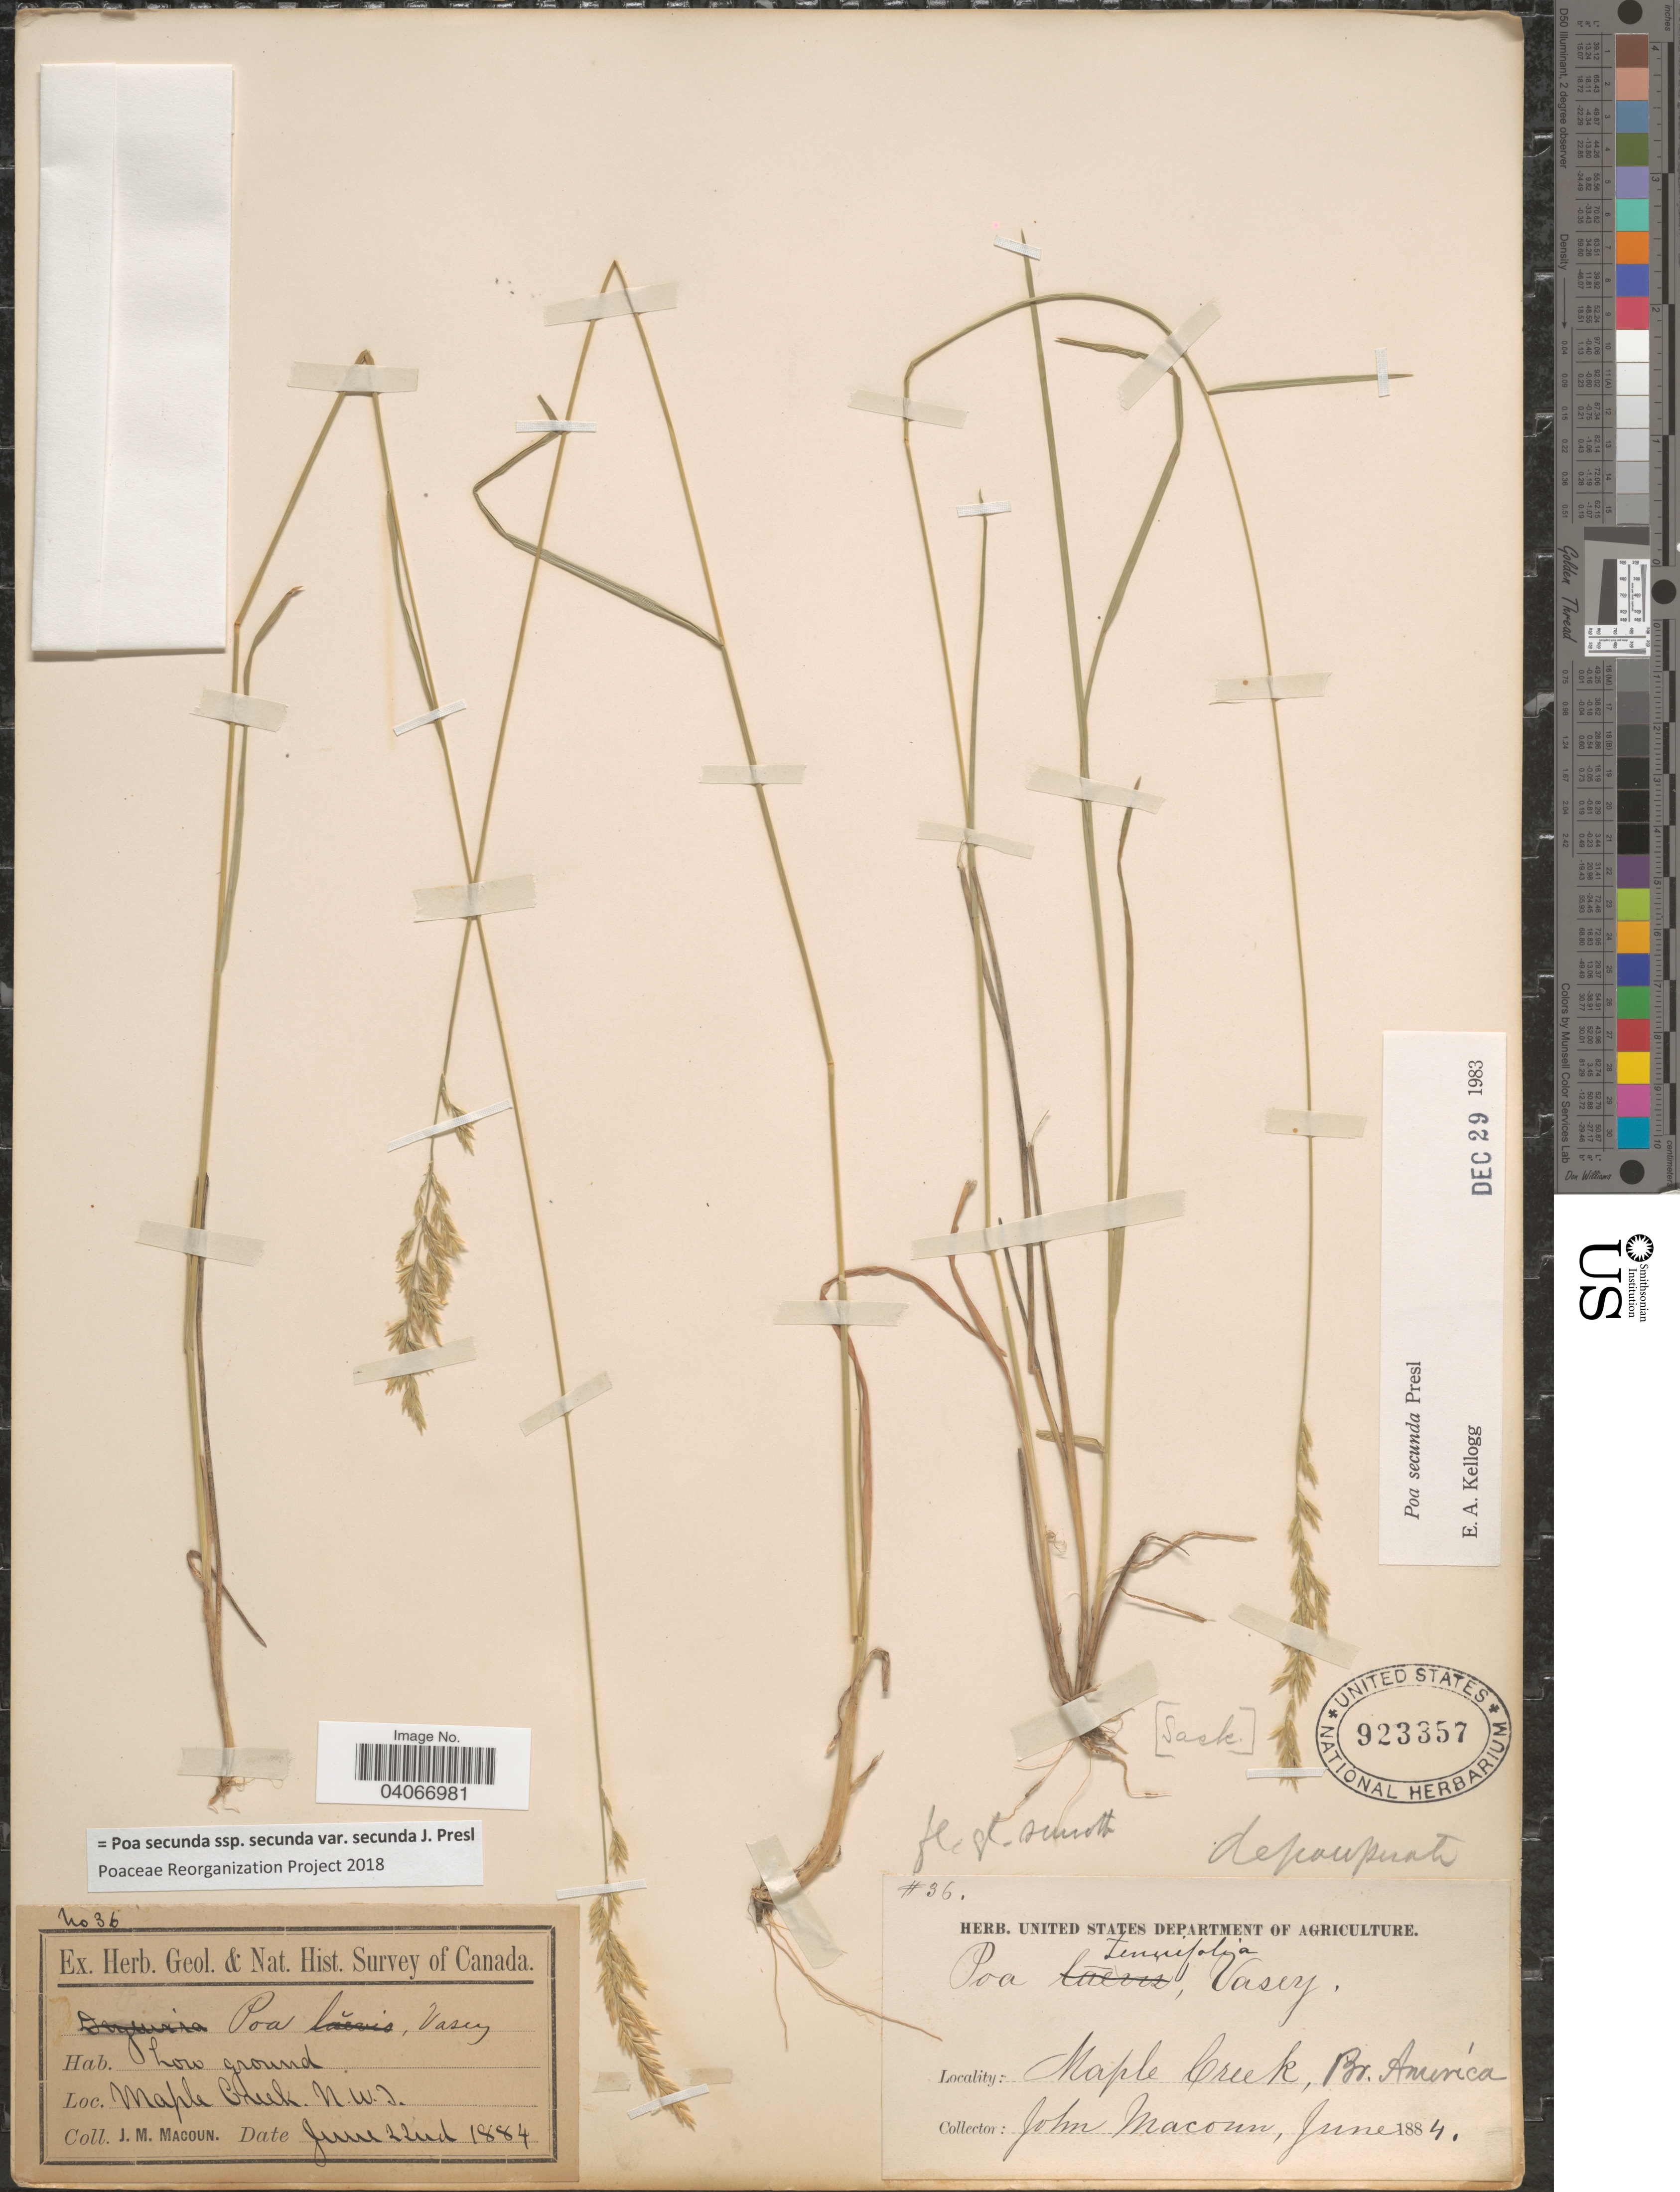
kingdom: Plantae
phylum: Tracheophyta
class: Liliopsida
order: Poales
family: Poaceae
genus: Poa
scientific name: Poa secunda subsp. secunda var. secunda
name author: J. Presl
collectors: J. M. Macoun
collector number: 36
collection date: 1884-06-22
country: Canada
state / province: Saskatchewan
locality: Maple Creek. N.W.I. Br. America. Herb. Geol. & Nat. Hist. Survey of Canada.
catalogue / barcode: US 923357